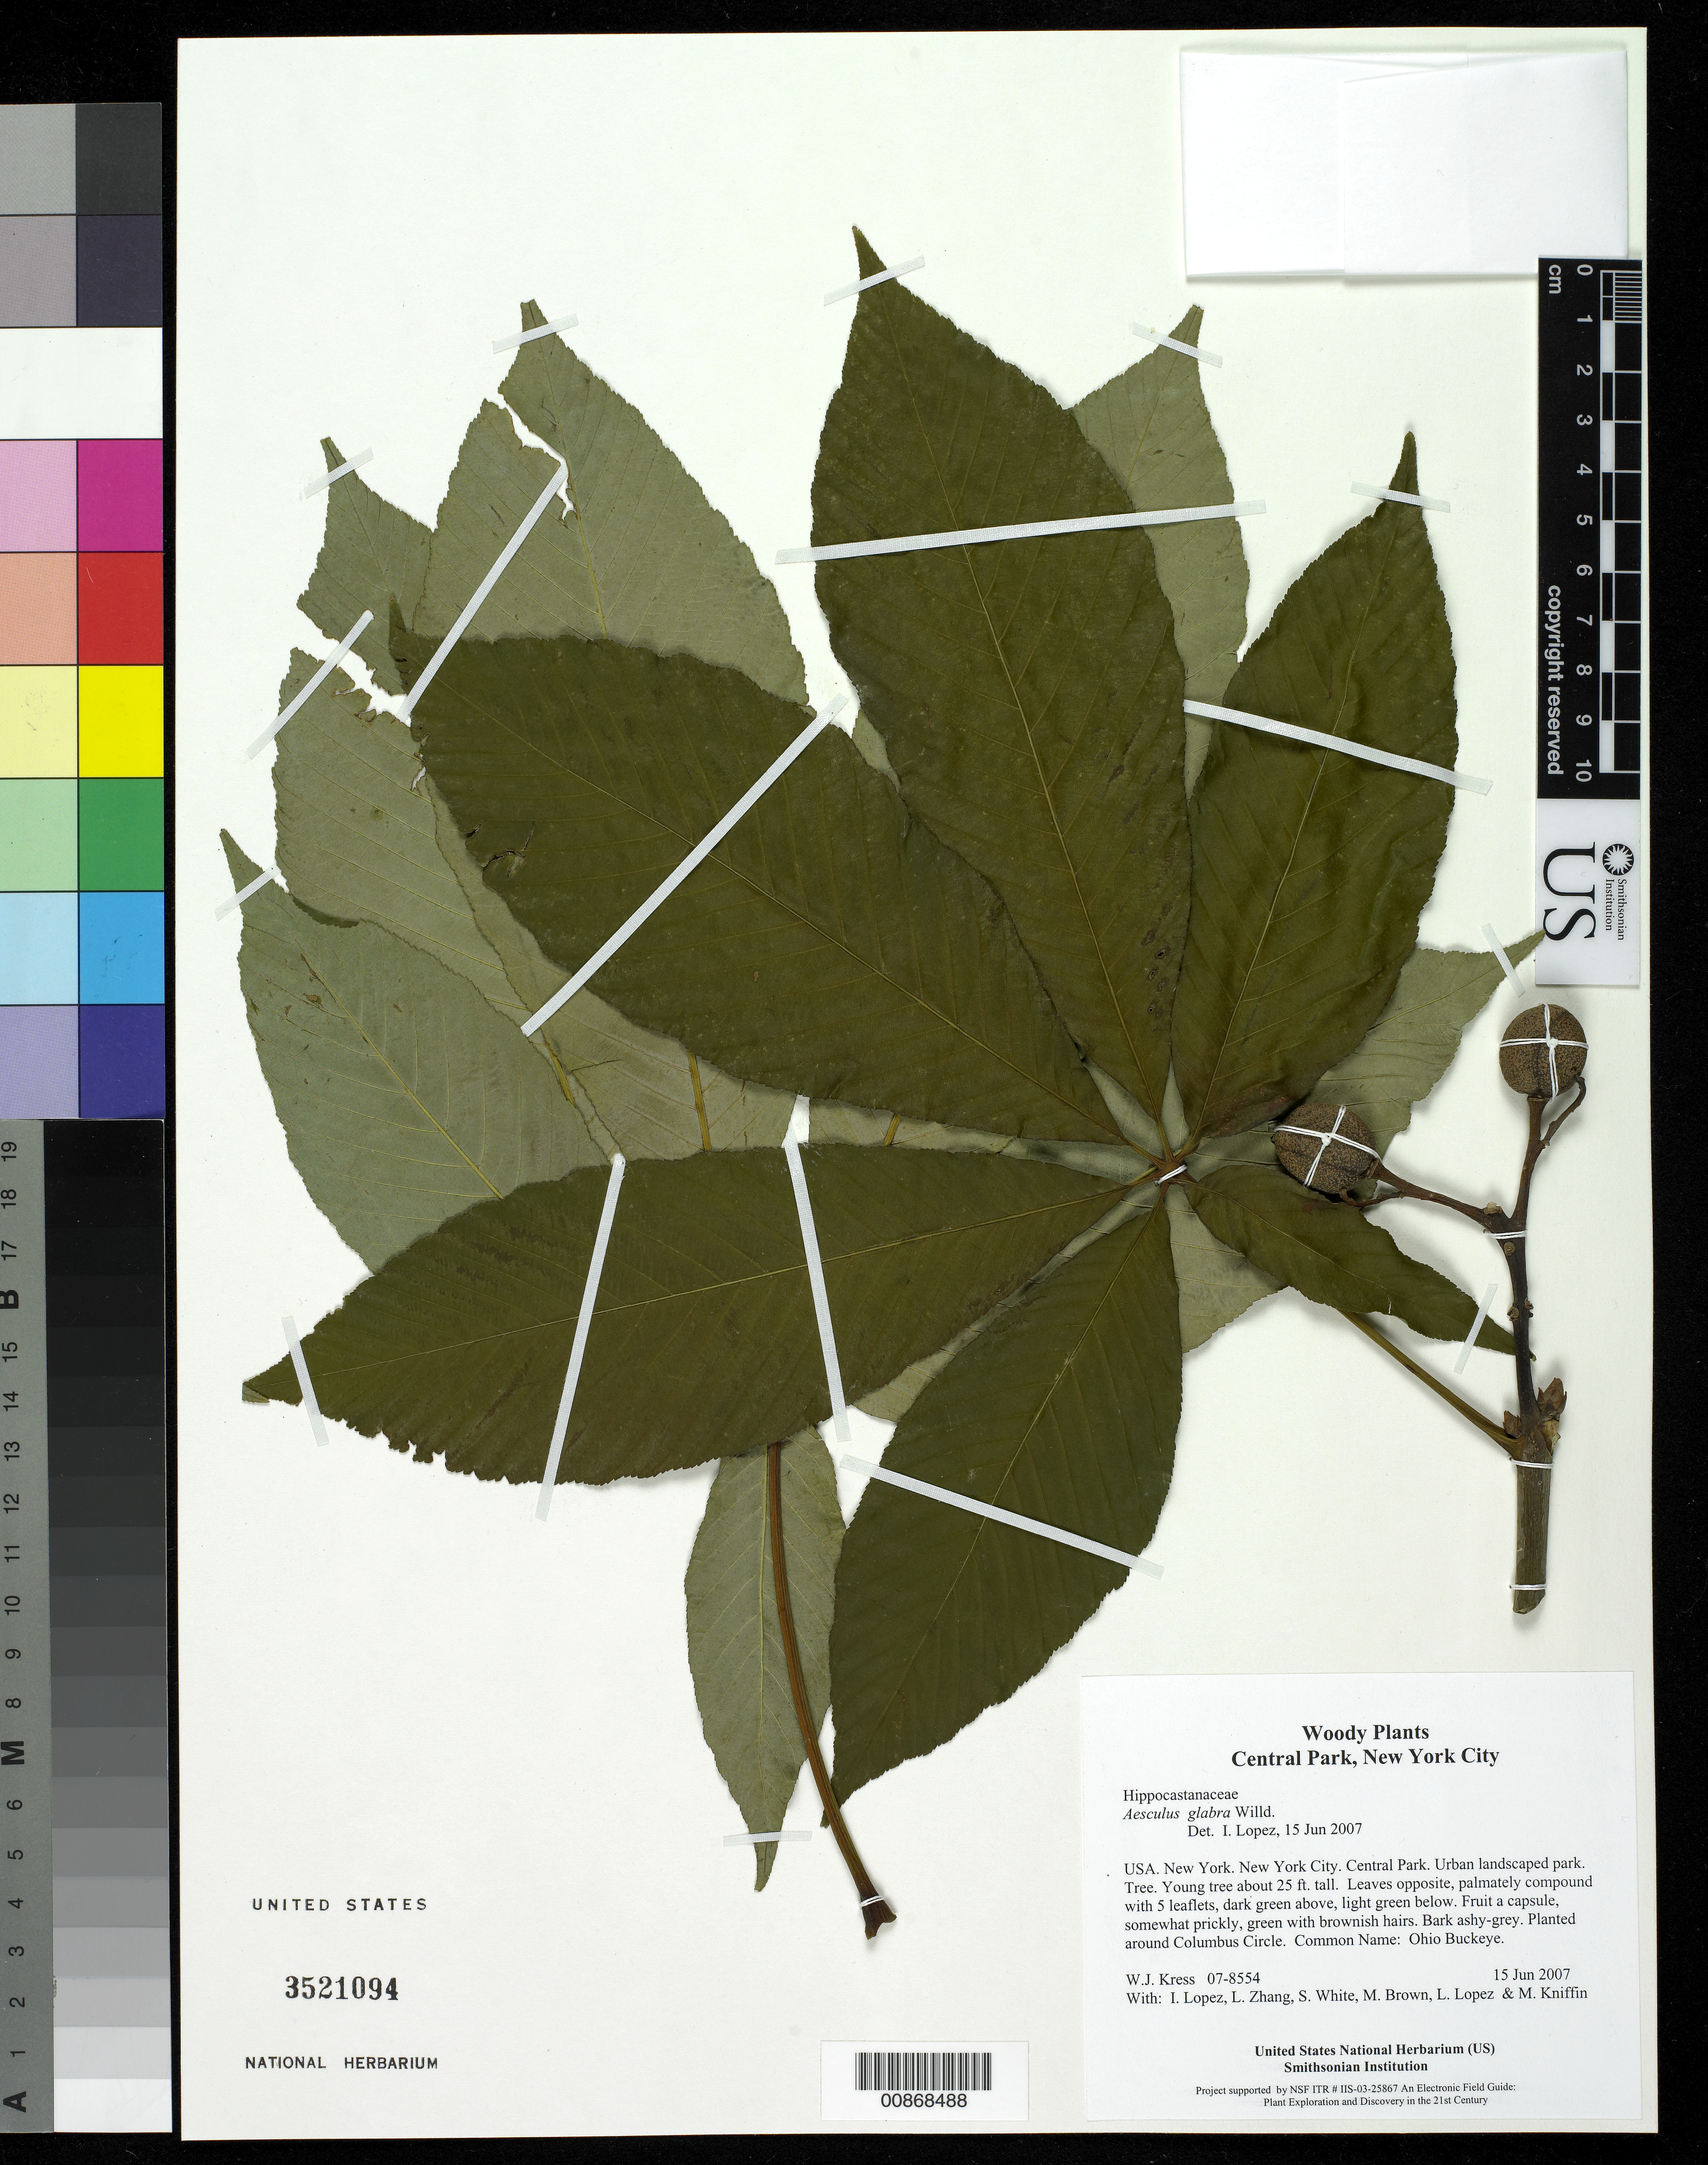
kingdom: Plantae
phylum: Tracheophyta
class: Magnoliopsida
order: Sapindales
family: Sapindaceae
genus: Aesculus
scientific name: Aesculus glabra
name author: Willd.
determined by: Lopez, Ida C., (BOT), Smithsonian Institution - National Museum of Natural History (UNITED STATES)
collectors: W. J. Kress, I. C. Lopez, L. B. Zhang, S. White, M. Brown, L. López & M. Kniffin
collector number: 07-8554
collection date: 2007-06-15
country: United States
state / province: New York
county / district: New York City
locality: Central Park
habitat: Urban landscaped park.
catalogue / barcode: US 3521094